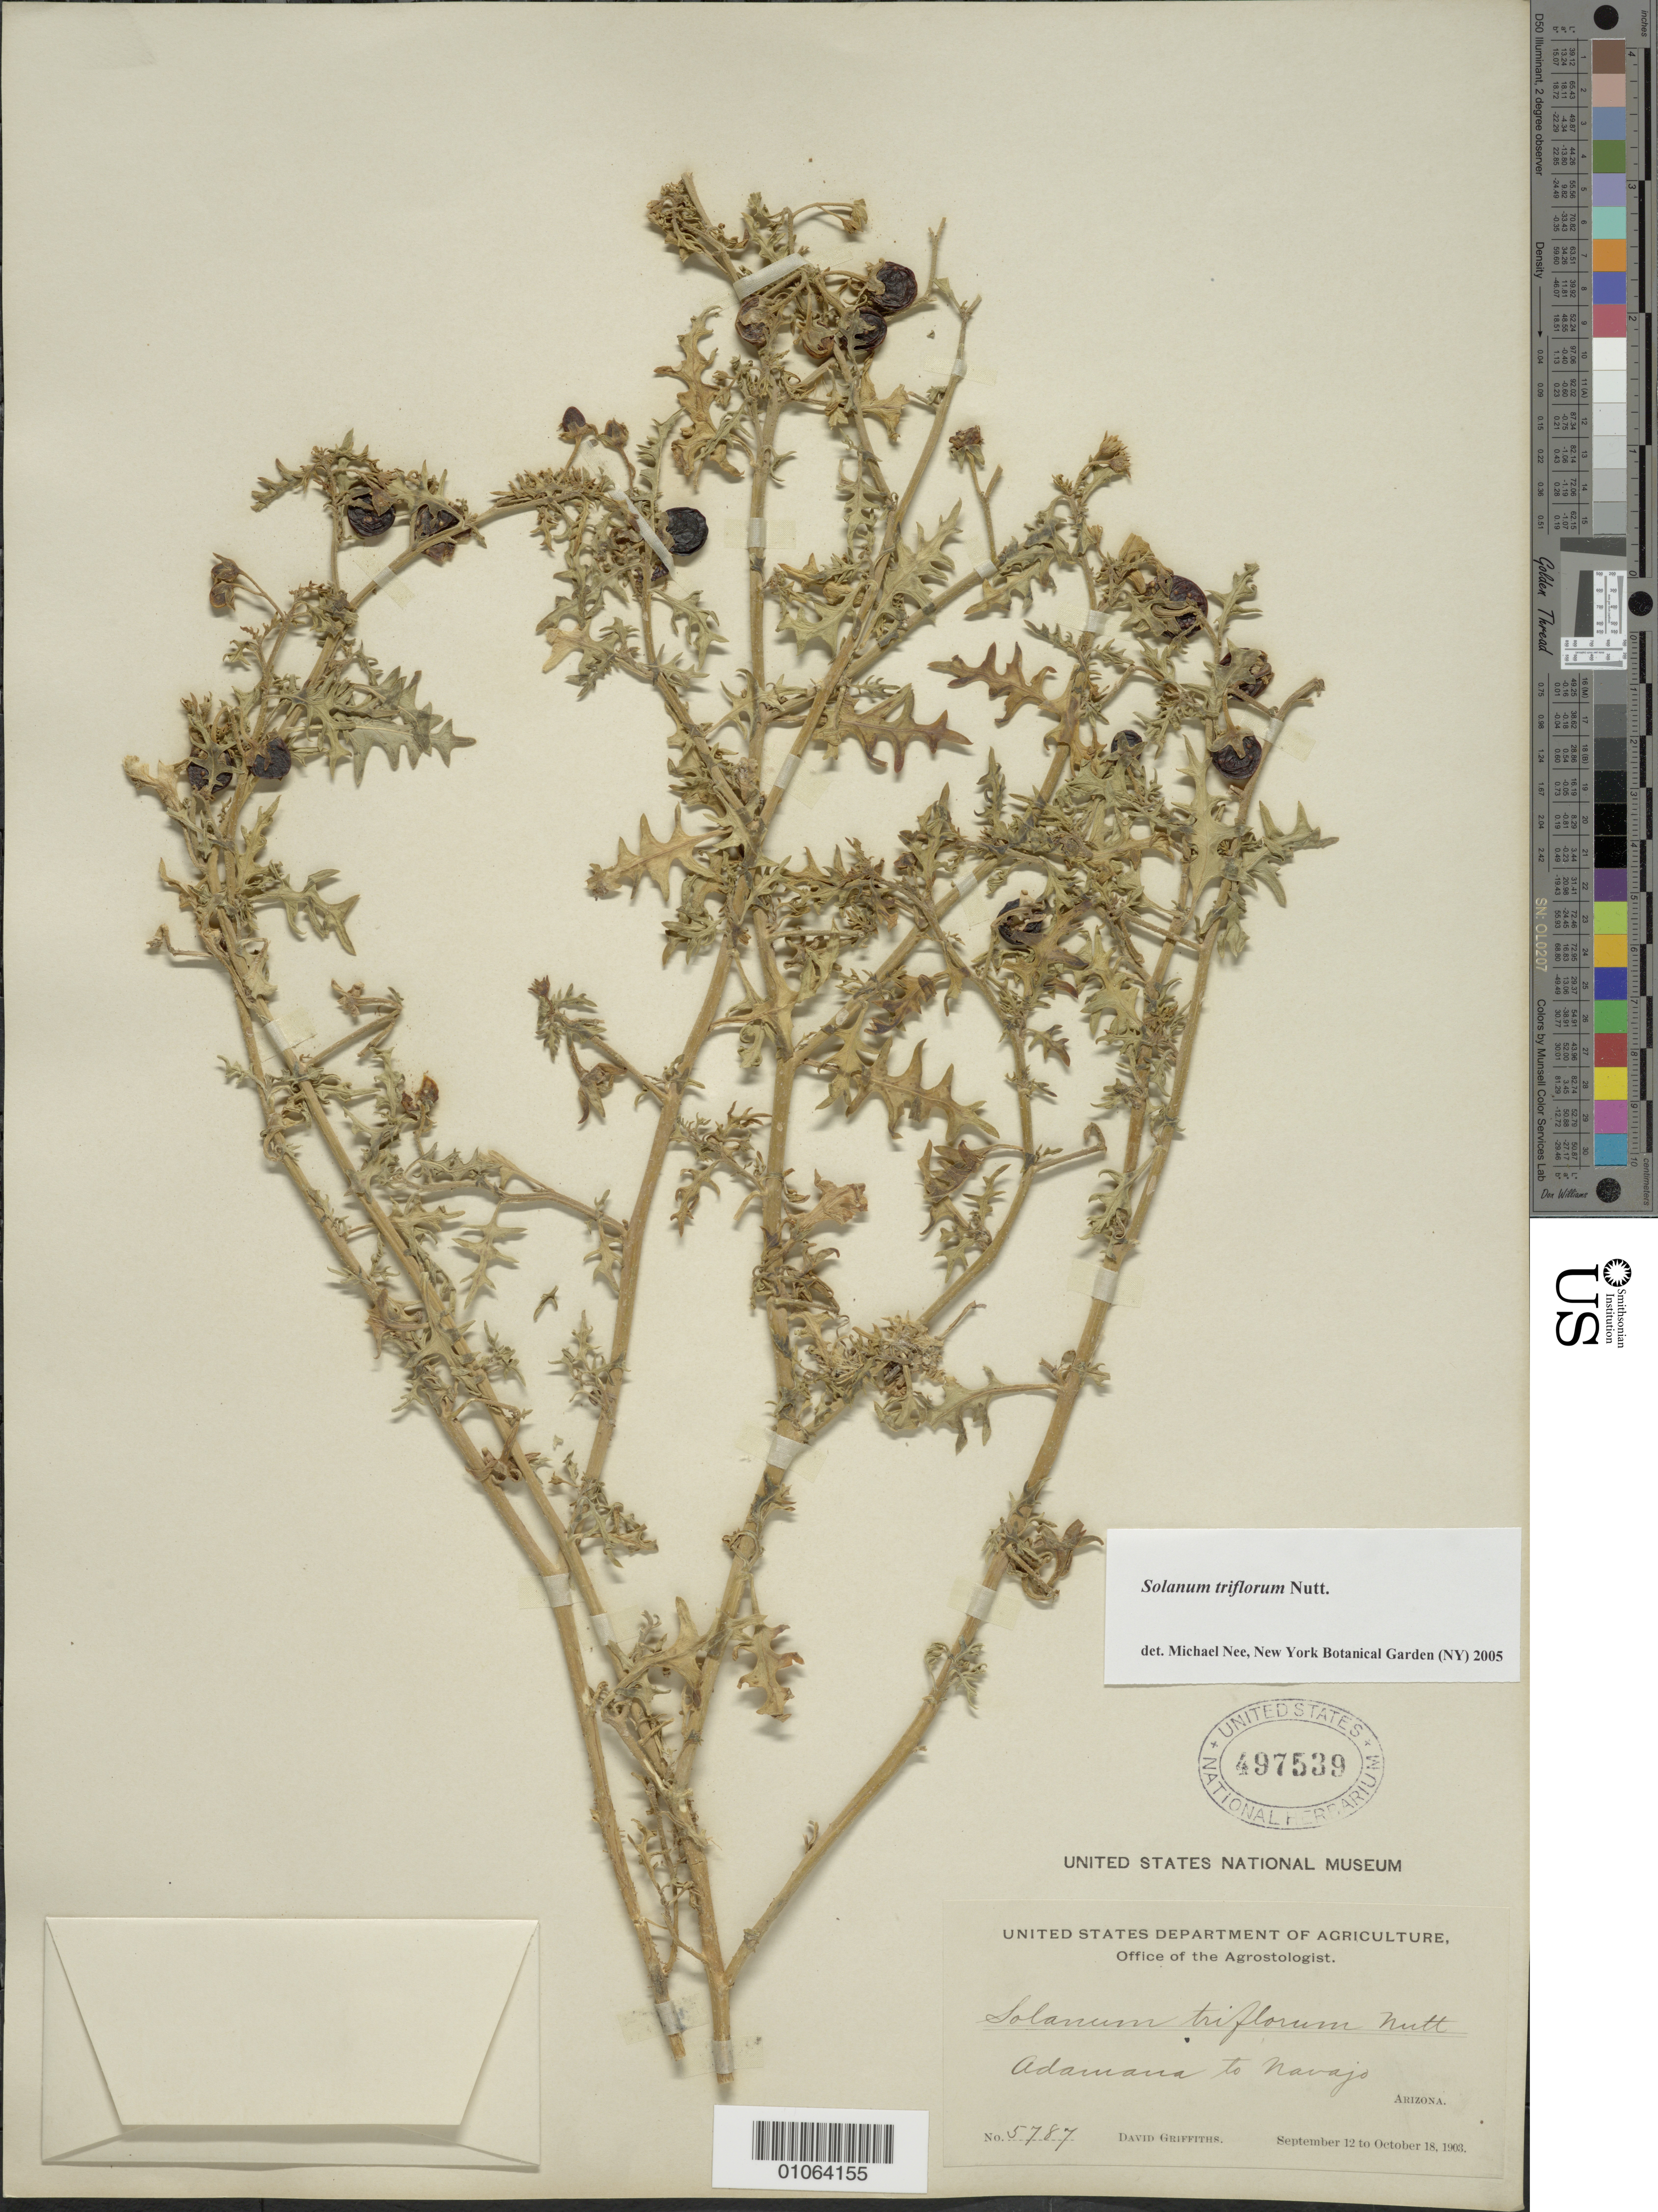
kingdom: Plantae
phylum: Tracheophyta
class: Magnoliopsida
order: Solanales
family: Solanaceae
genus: Solanum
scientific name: Solanum triflorum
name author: Nutt.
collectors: D. Griffiths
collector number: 5787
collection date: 1903-09-12/1903-10-18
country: United States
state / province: Arizona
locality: Adamana to Navajo.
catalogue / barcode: US 497539